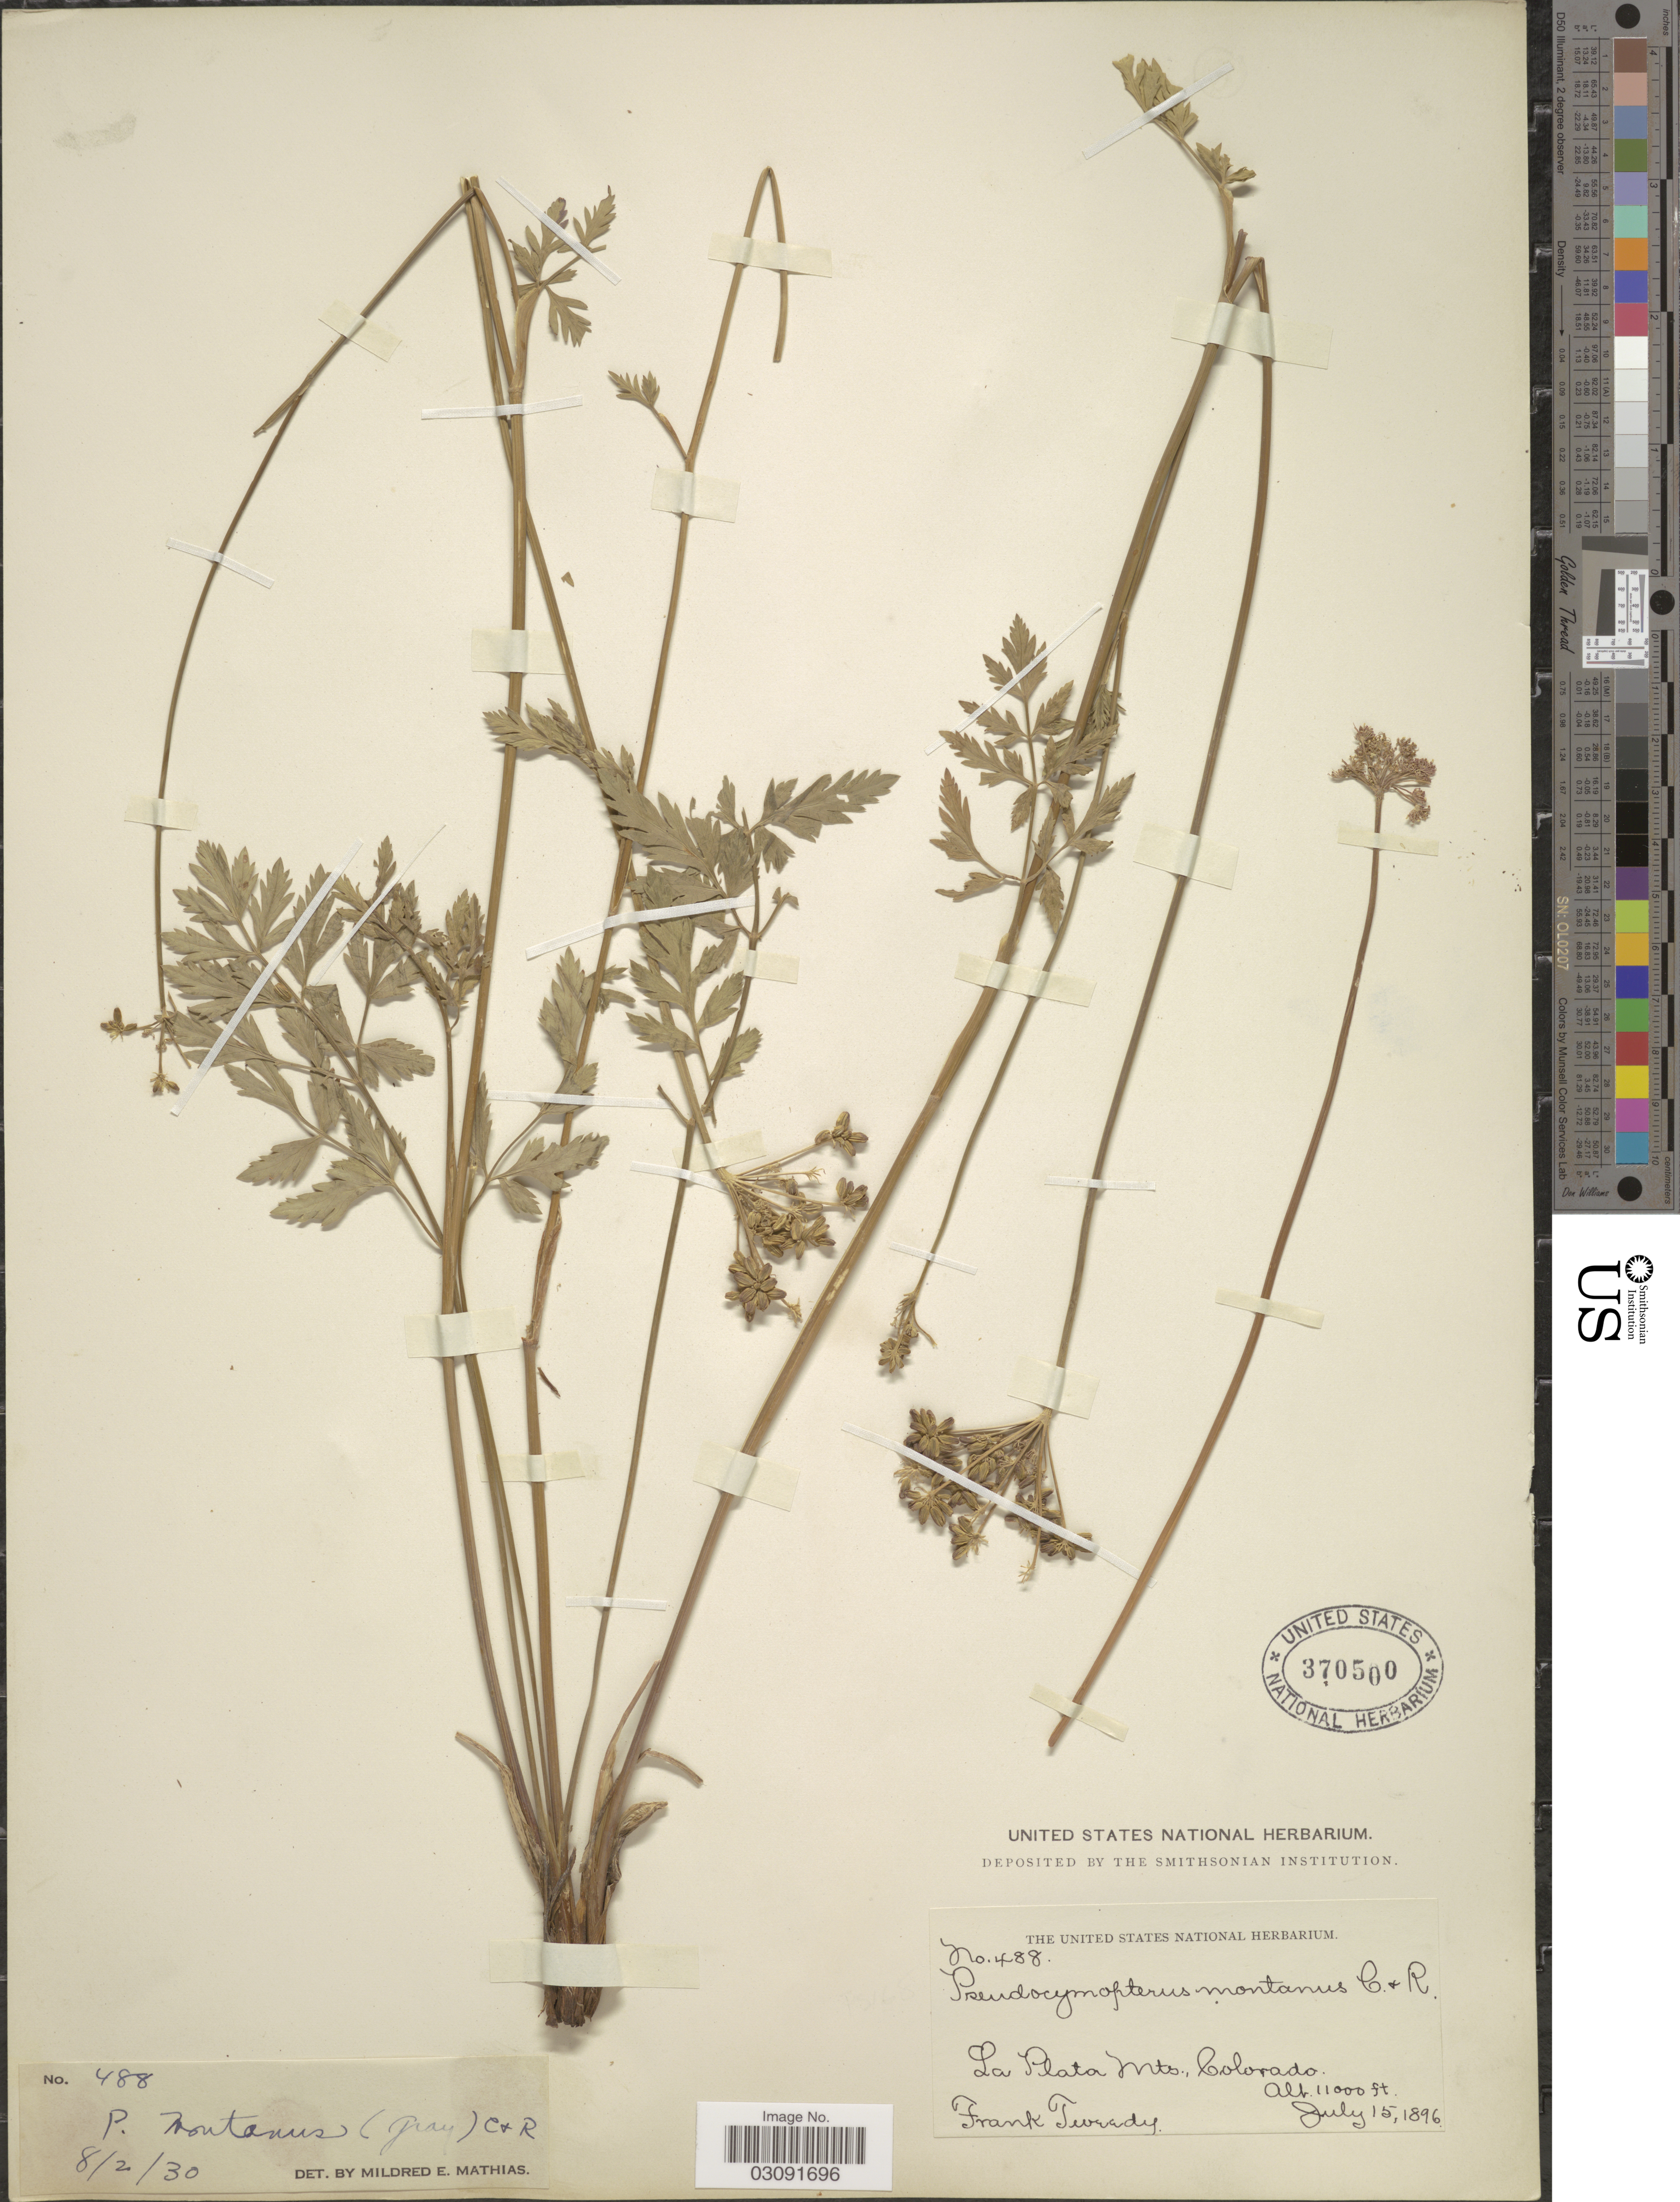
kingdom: Plantae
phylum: Tracheophyta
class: Magnoliopsida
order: Apiales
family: Apiaceae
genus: Pseudocymopterus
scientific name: Pseudocymopterus montanus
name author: (A. Gray) J.M. Coult. & Rose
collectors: F. Tweedy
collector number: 488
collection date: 1896-07-15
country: United States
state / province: Colorado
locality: La Plata Mts.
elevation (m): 3353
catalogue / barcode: US 370500